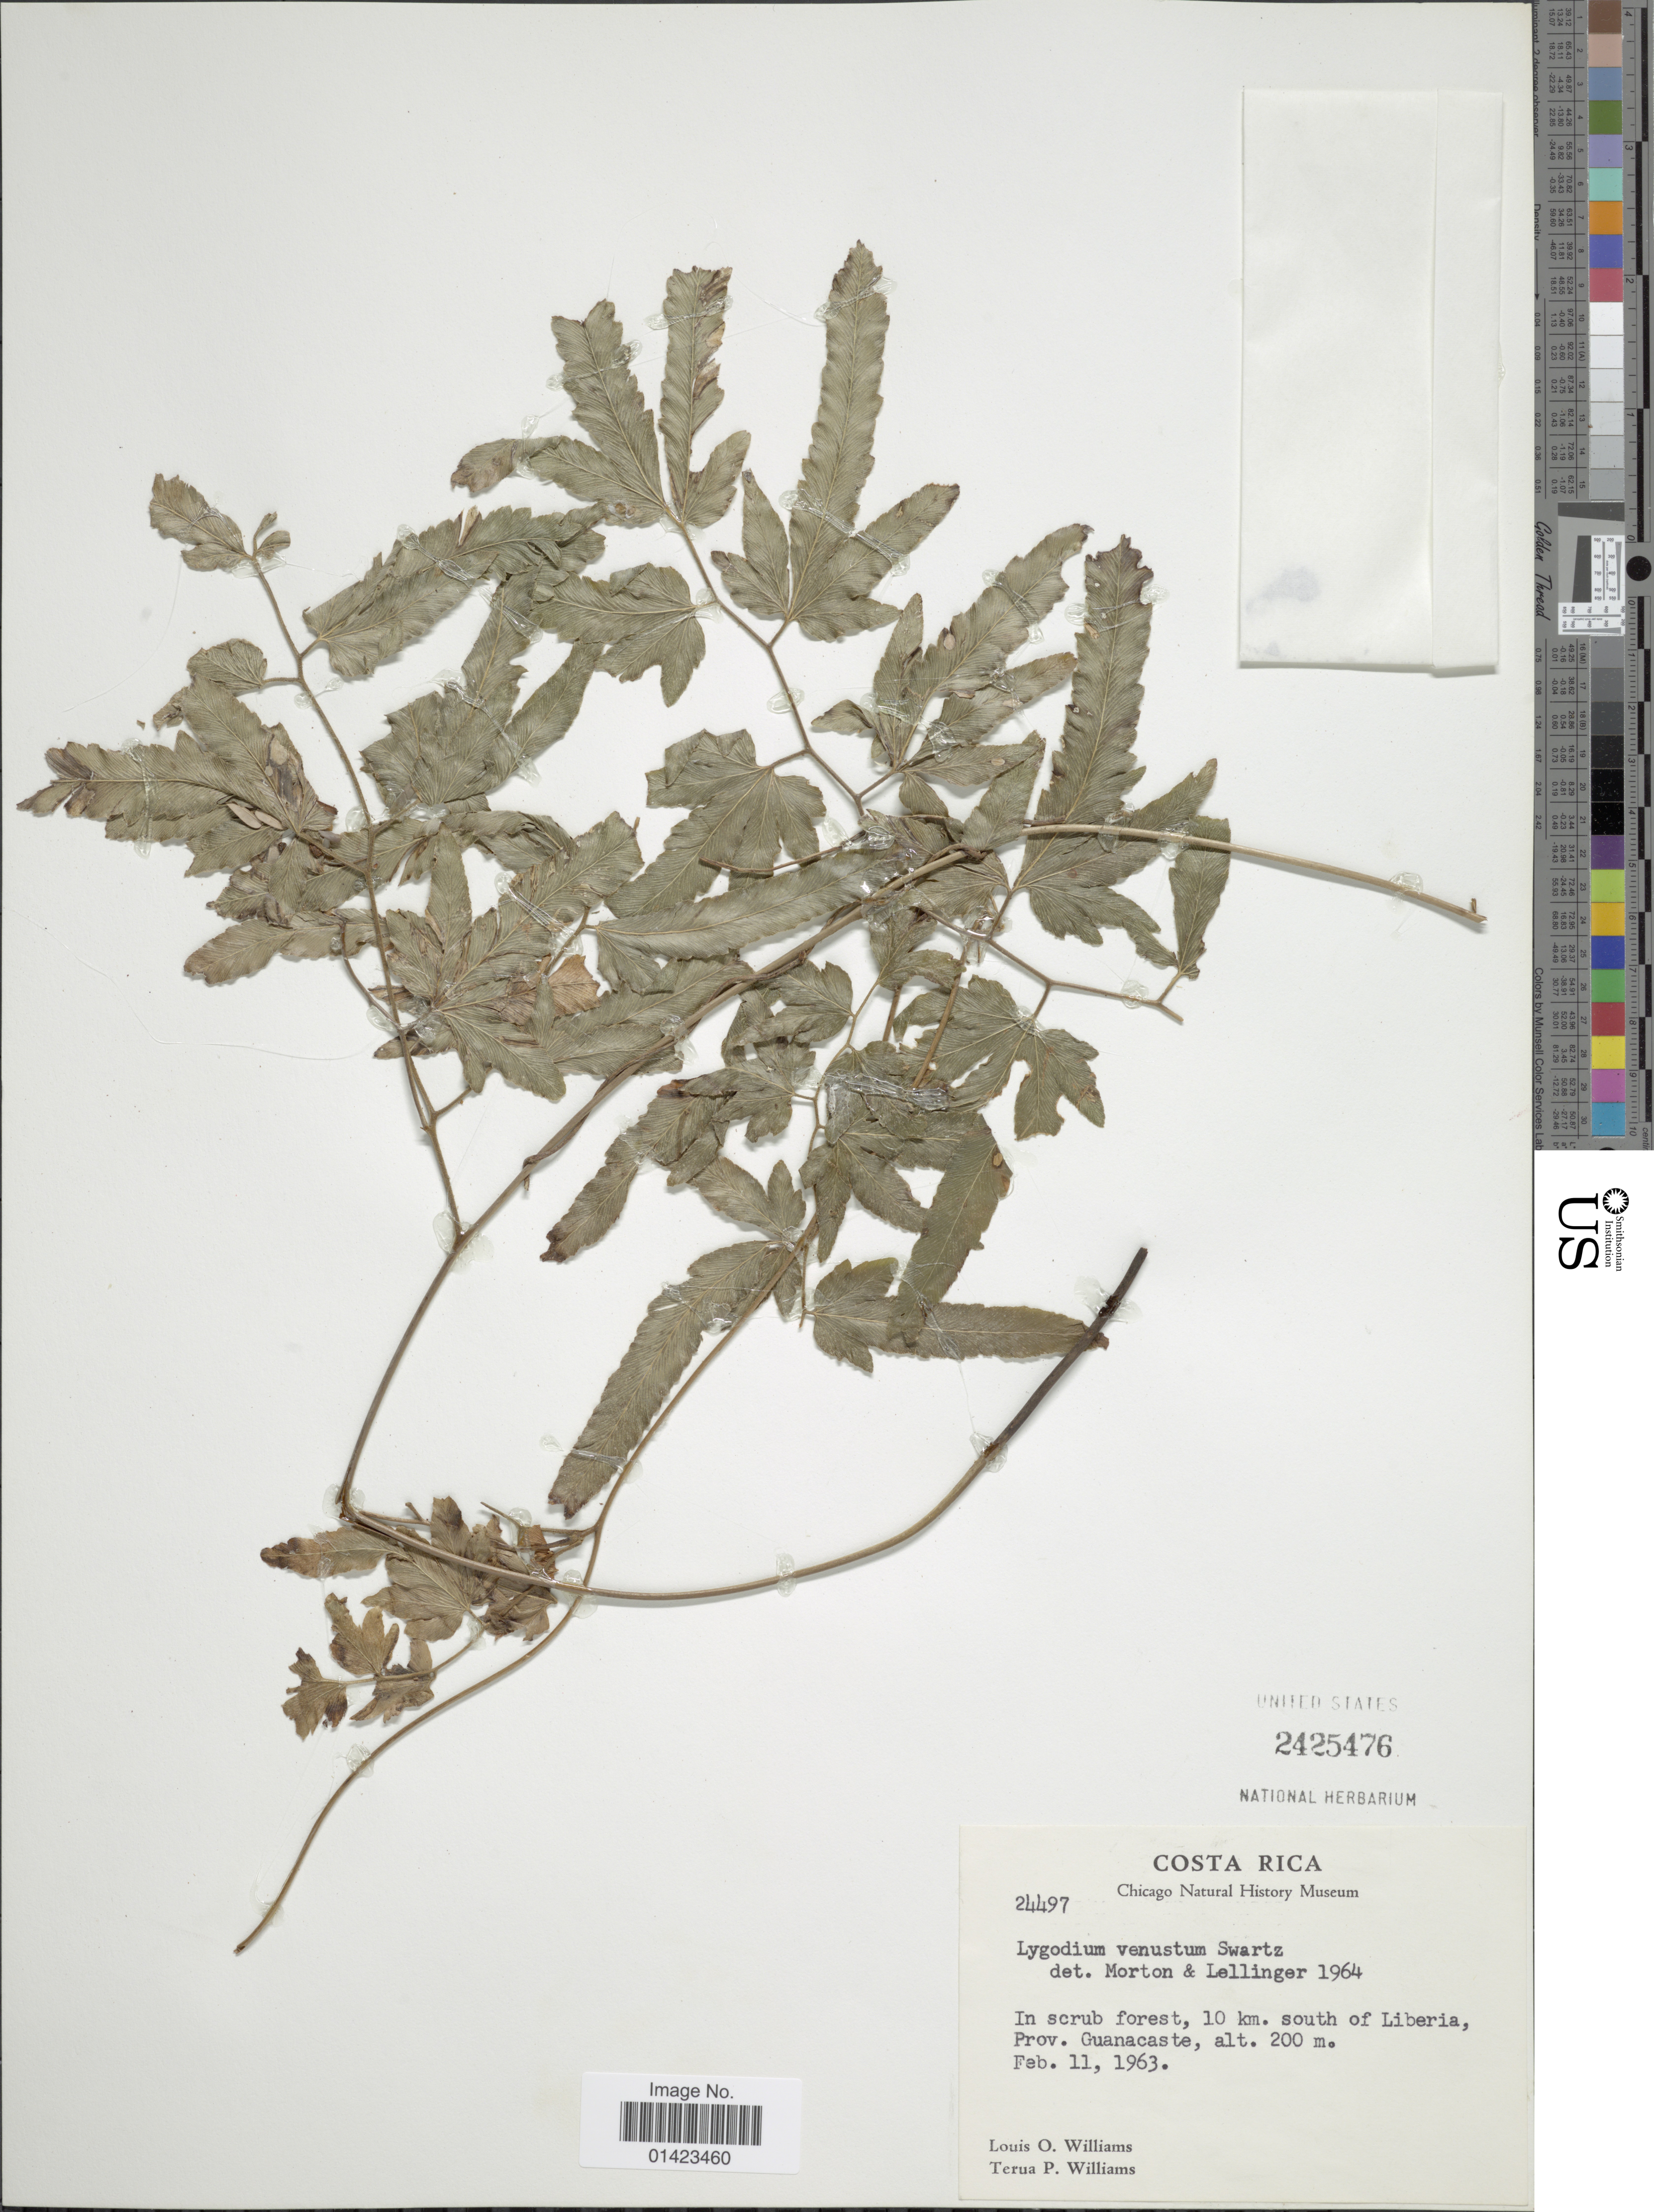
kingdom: Plantae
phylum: Tracheophyta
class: Polypodiopsida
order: Schizaeales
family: Lygodiaceae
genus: Lygodium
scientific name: Lygodium venustum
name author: Sw.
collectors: L. O. Williams & T. P. Williams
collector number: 24497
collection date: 1963-02-11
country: Costa Rica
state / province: Guanacaste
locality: In scrub forest, 10km south of Liberia, prov. Guanacaste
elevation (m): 200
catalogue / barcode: US 2425476